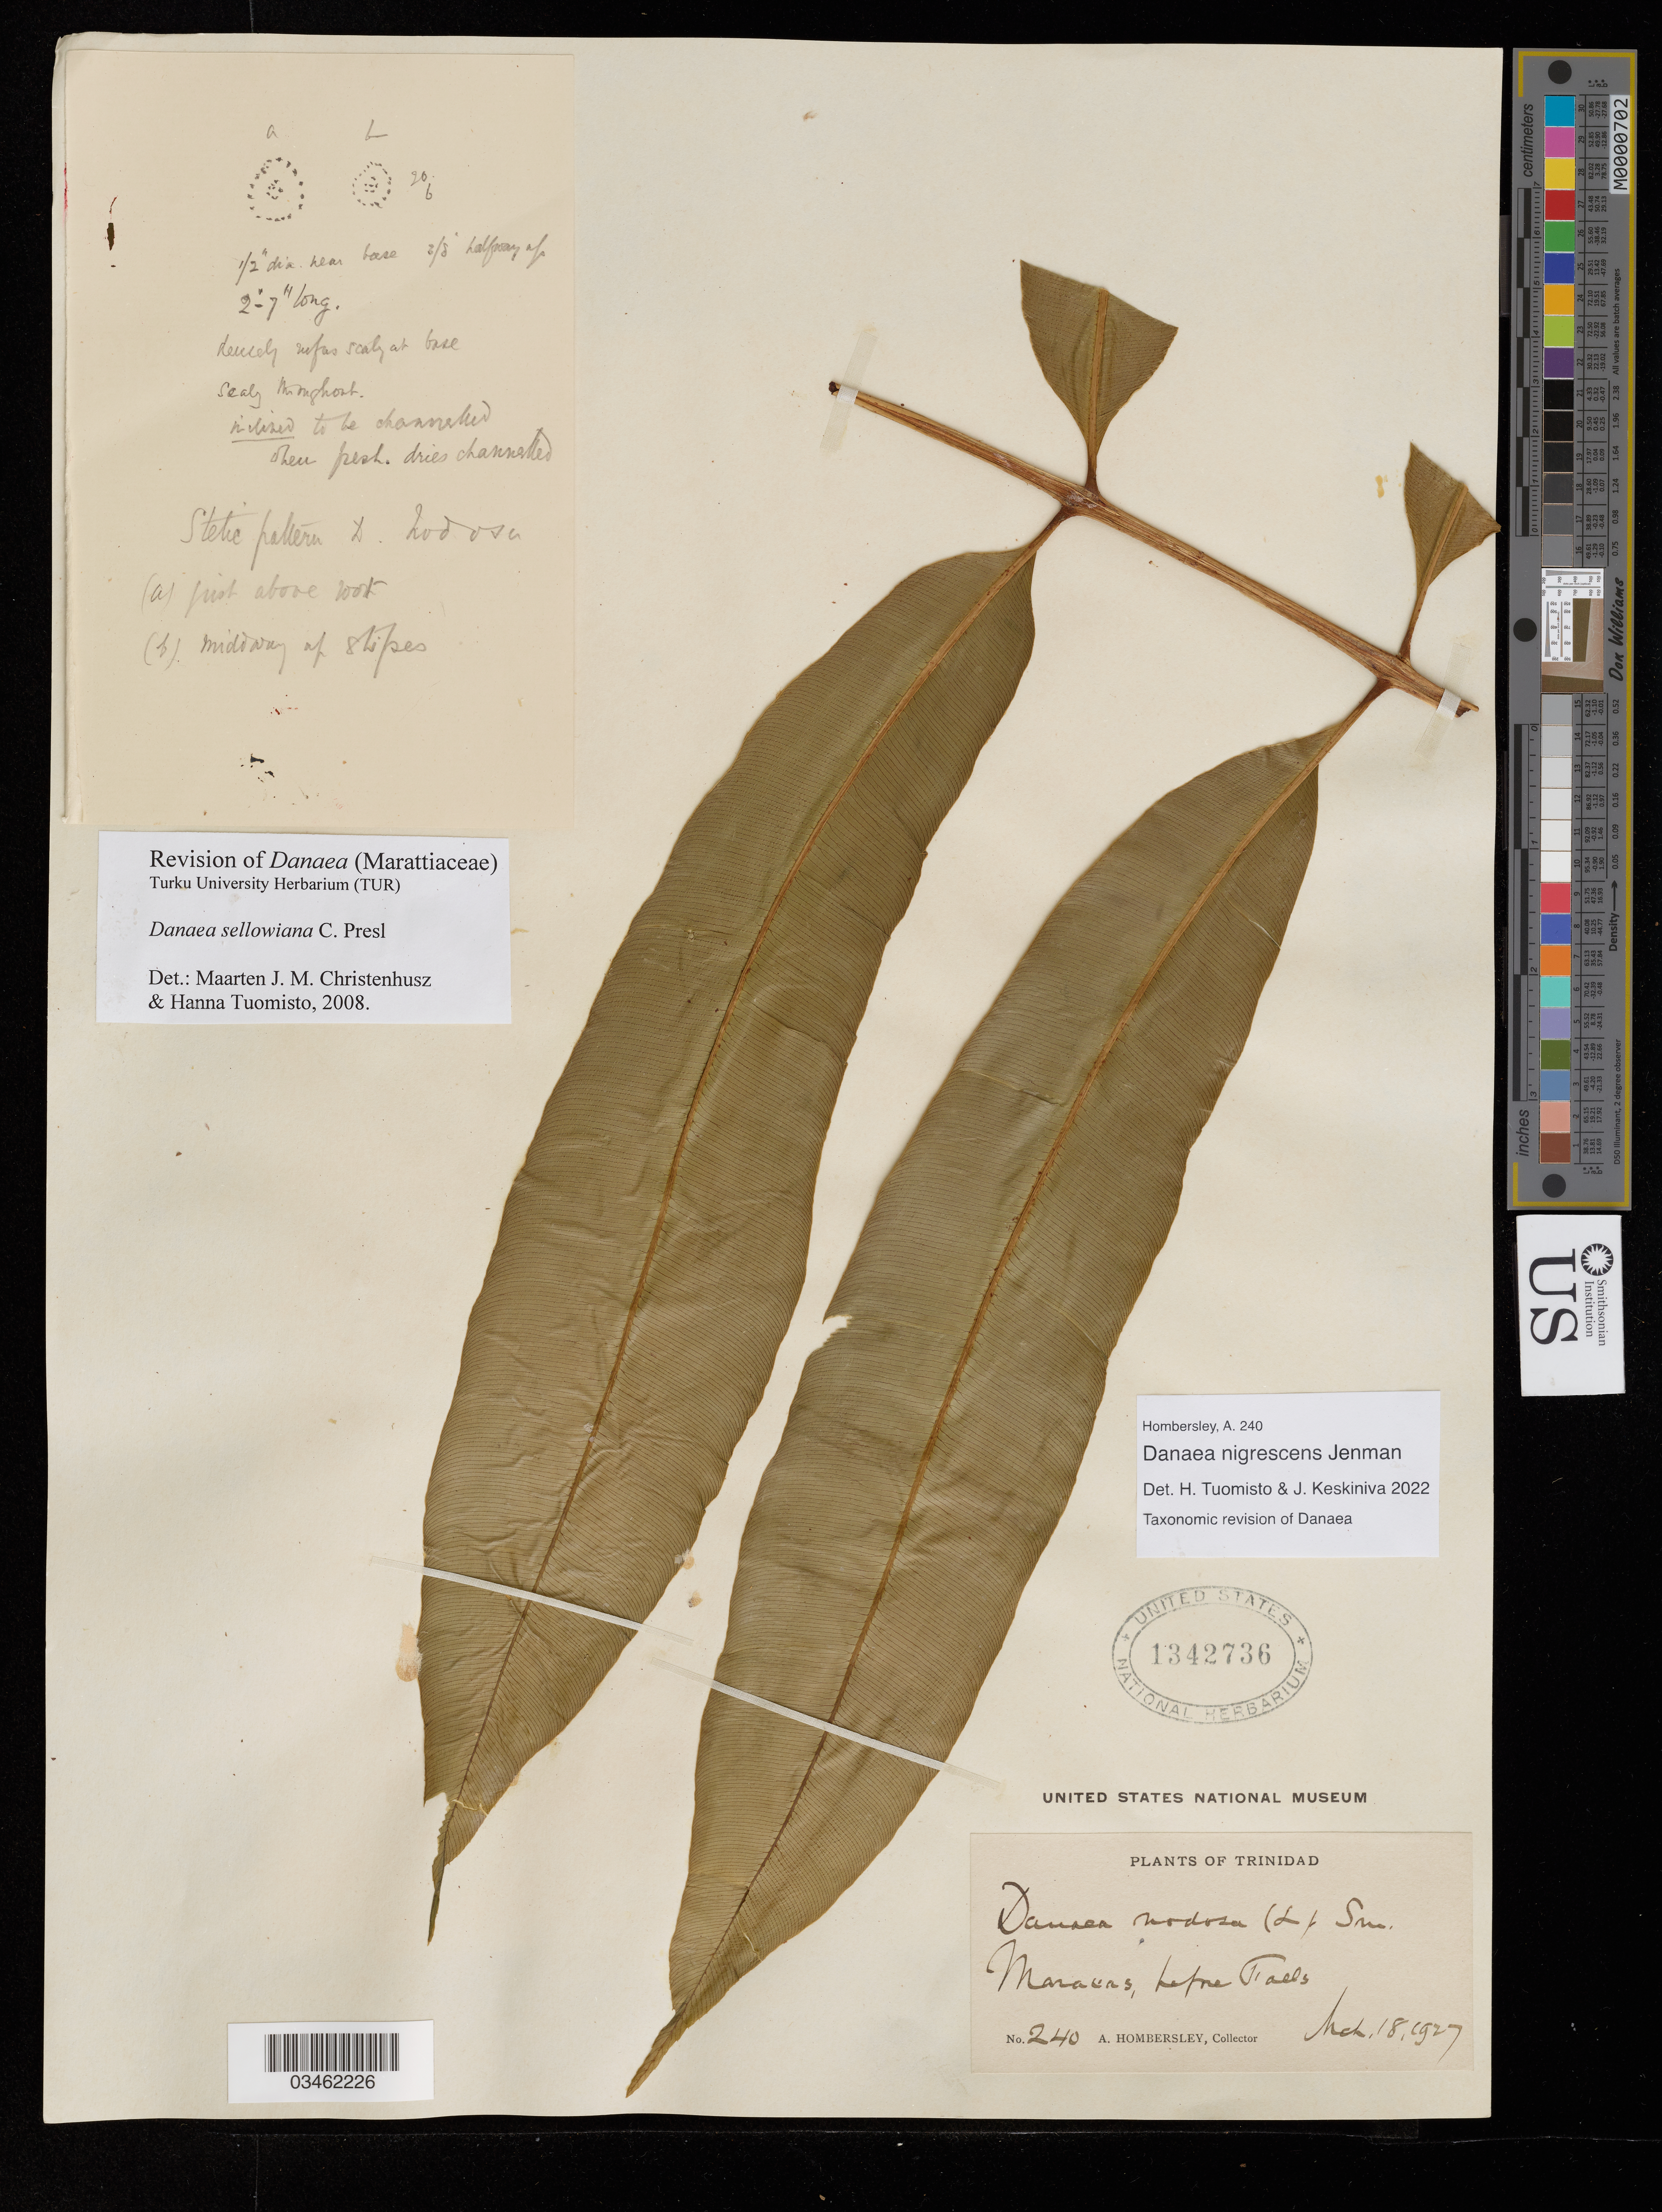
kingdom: Plantae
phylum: Tracheophyta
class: Polypodiopsida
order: Marattiales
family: Marattiaceae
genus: Danaea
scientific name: Danaea nigrescens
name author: Jenman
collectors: A. Hombersley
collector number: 240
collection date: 1927-03-18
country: Trinidad and Tobago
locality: Trinidad. Maracas, before falls.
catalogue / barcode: US 1342736